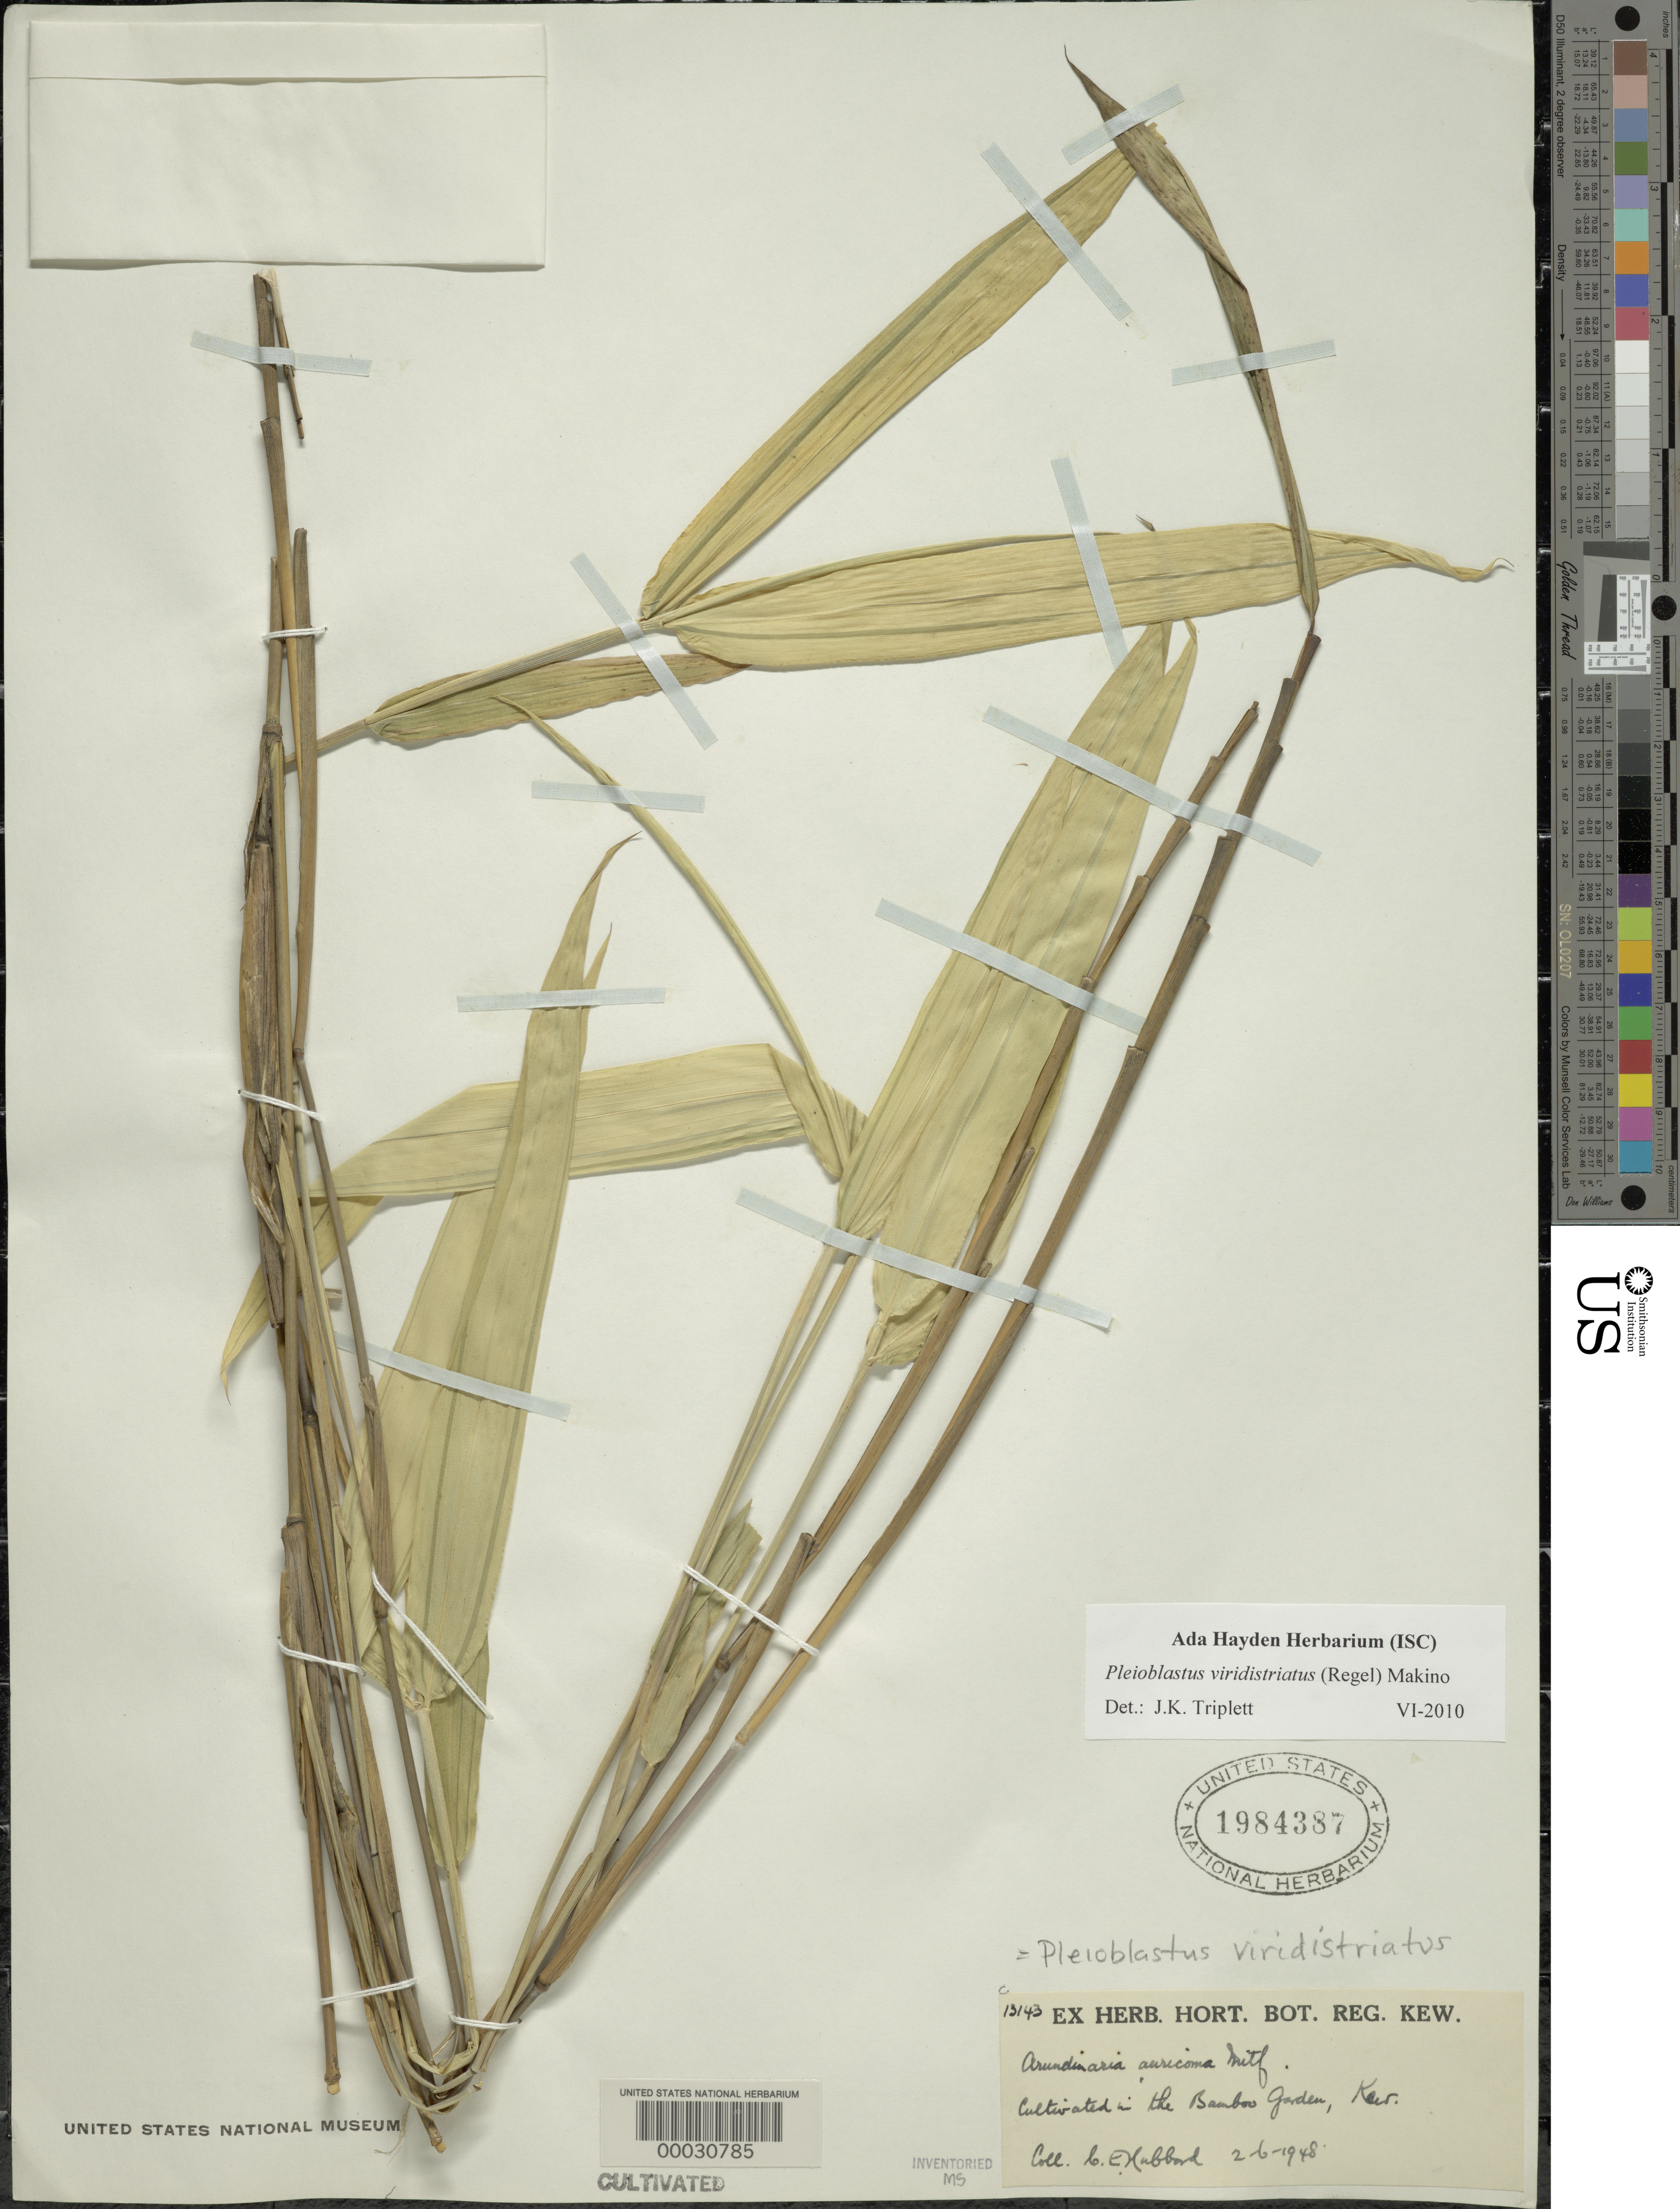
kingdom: Plantae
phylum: Tracheophyta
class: Liliopsida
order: Poales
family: Poaceae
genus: Pleioblastus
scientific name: Pleioblastus viridistriatus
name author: (Regel) Makino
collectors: C. E. Hubbard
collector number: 13143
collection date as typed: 02 Jun 1948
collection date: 1948-06-02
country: United Kingdom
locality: Royal botanical gardens-kew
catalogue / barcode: US 1984387